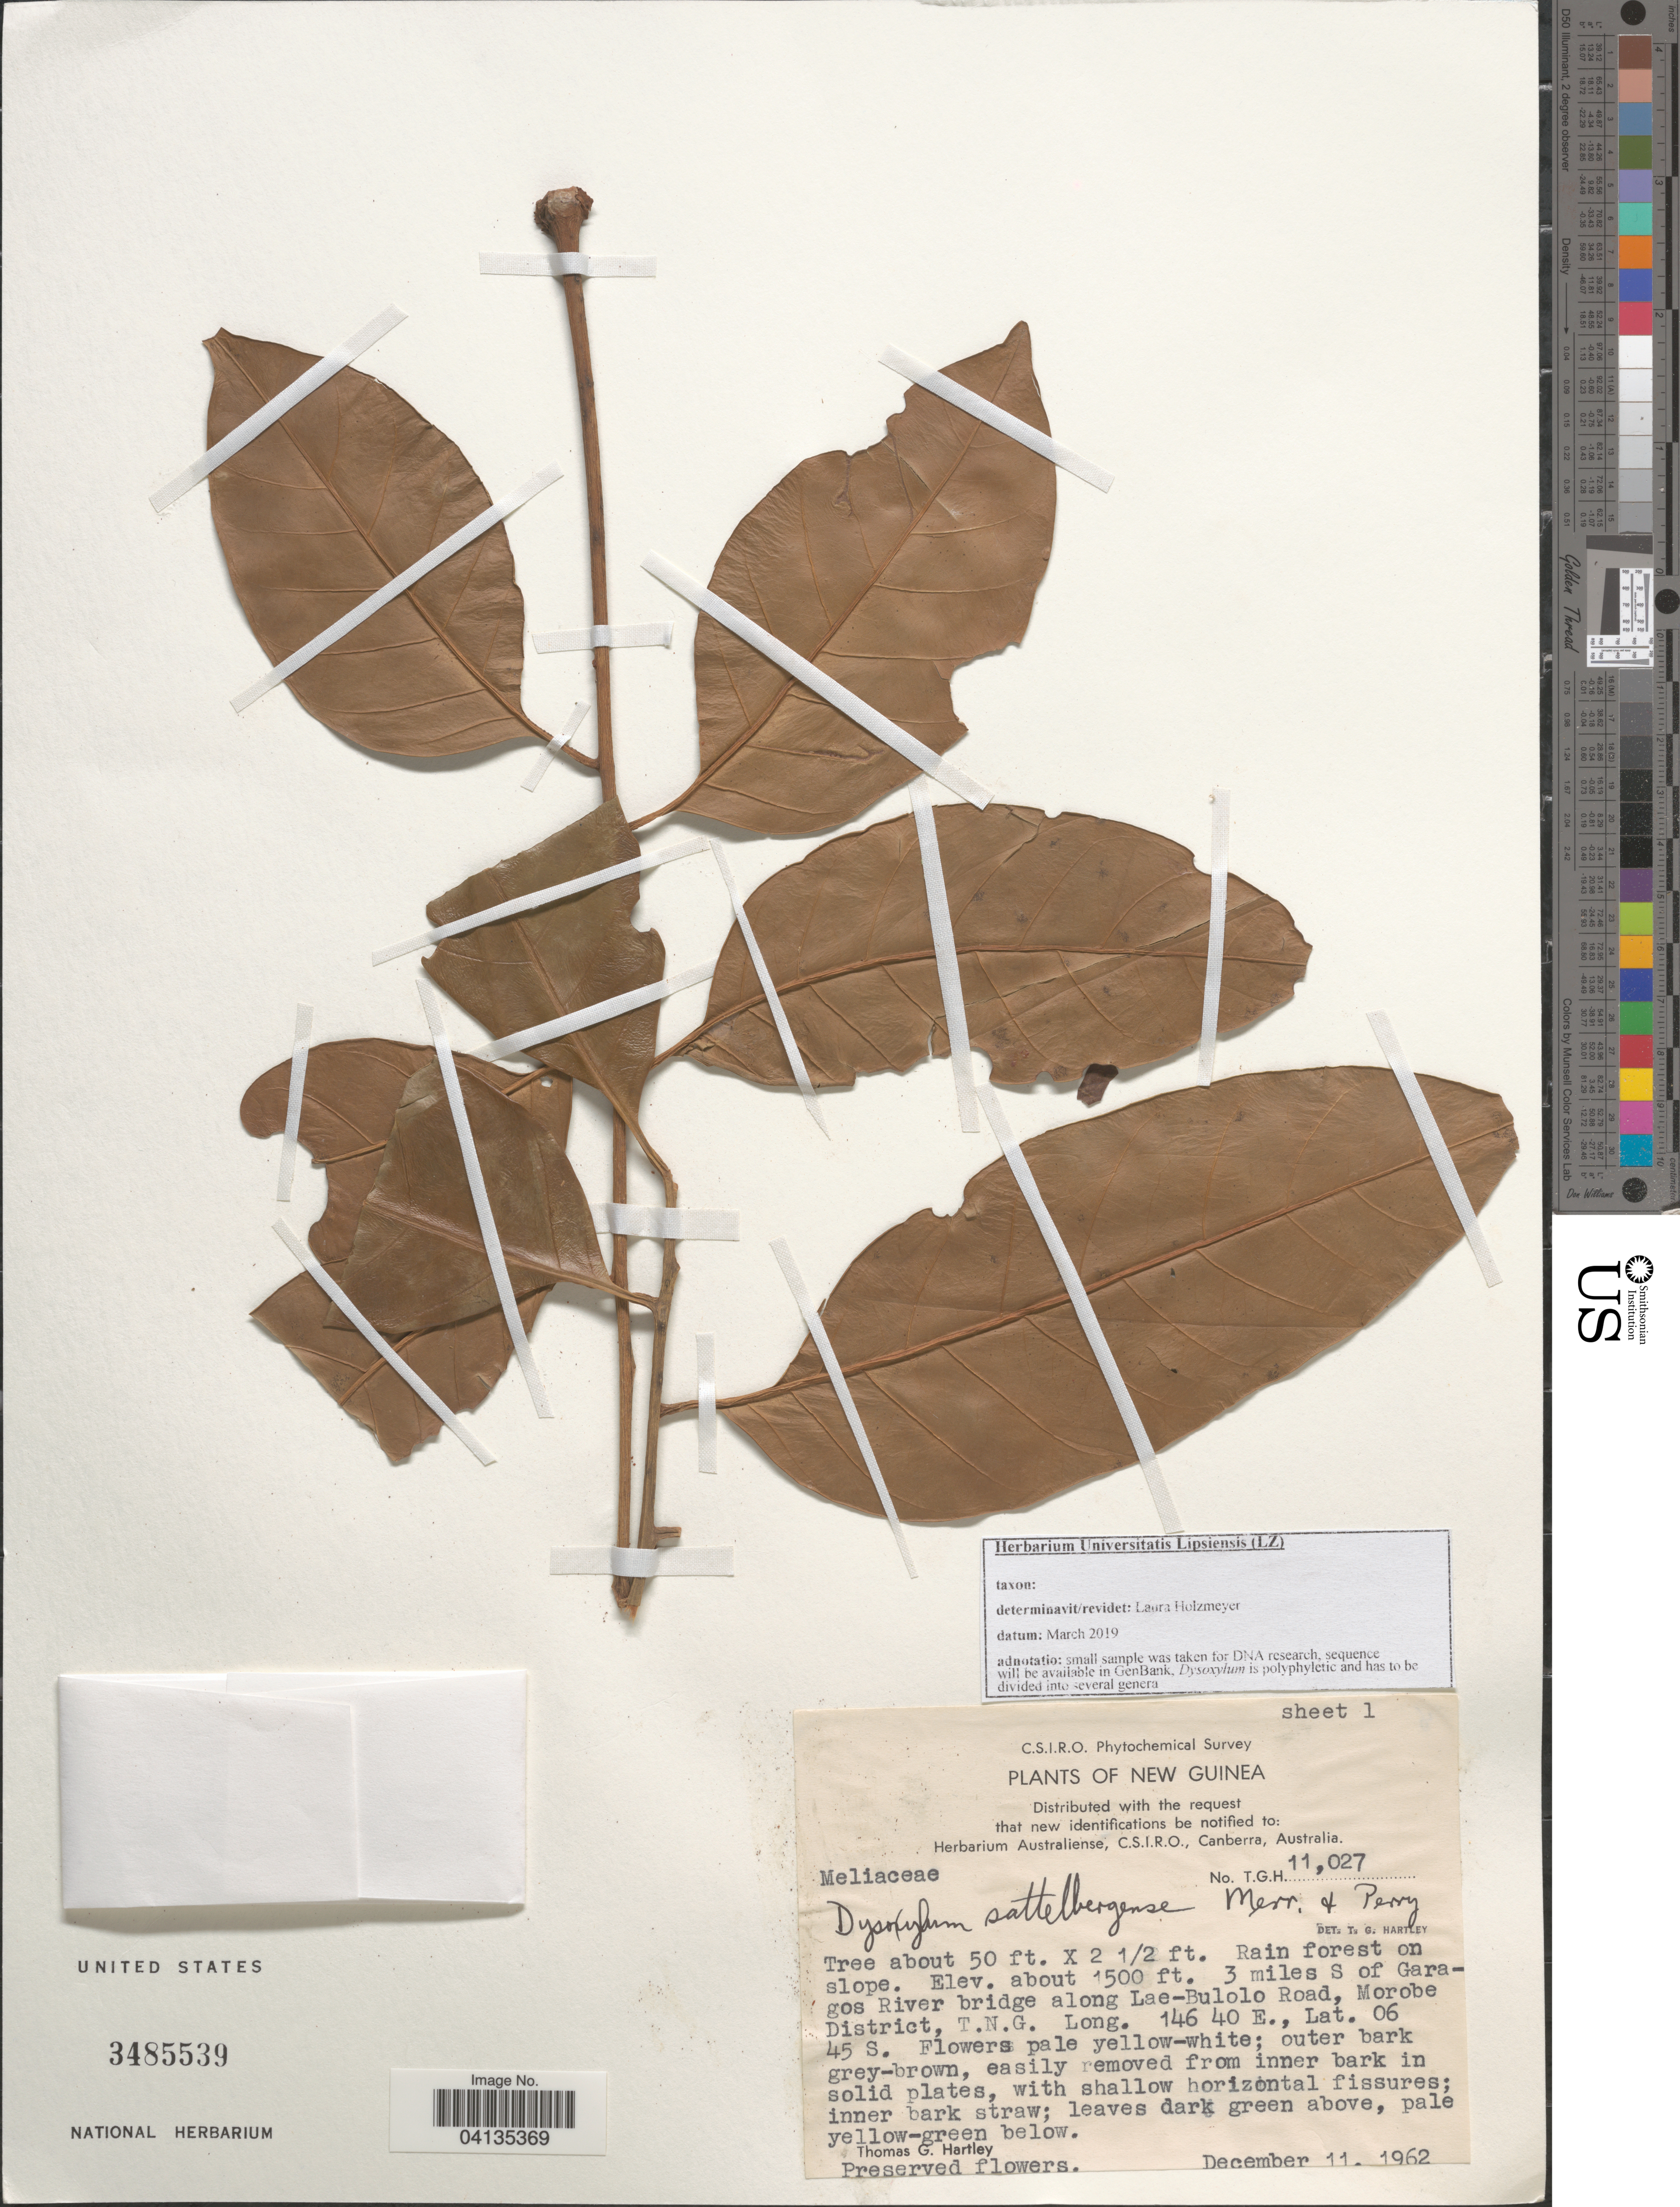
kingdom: Plantae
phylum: Tracheophyta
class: Magnoliopsida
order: Sapindales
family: Meliaceae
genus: Prasoxylon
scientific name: Prasoxylon alliaceum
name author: (Blume) M. Roem.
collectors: T. G. Hartley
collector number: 11027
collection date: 1962-12-11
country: Papua New Guinea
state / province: Morobe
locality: C.S.I.R.O. Phytochemical Survey. New Guinea. 3 miles S of Garagos River bridge along Lae-Bulolo Road, T.N.G.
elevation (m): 457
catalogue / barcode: US 3485539